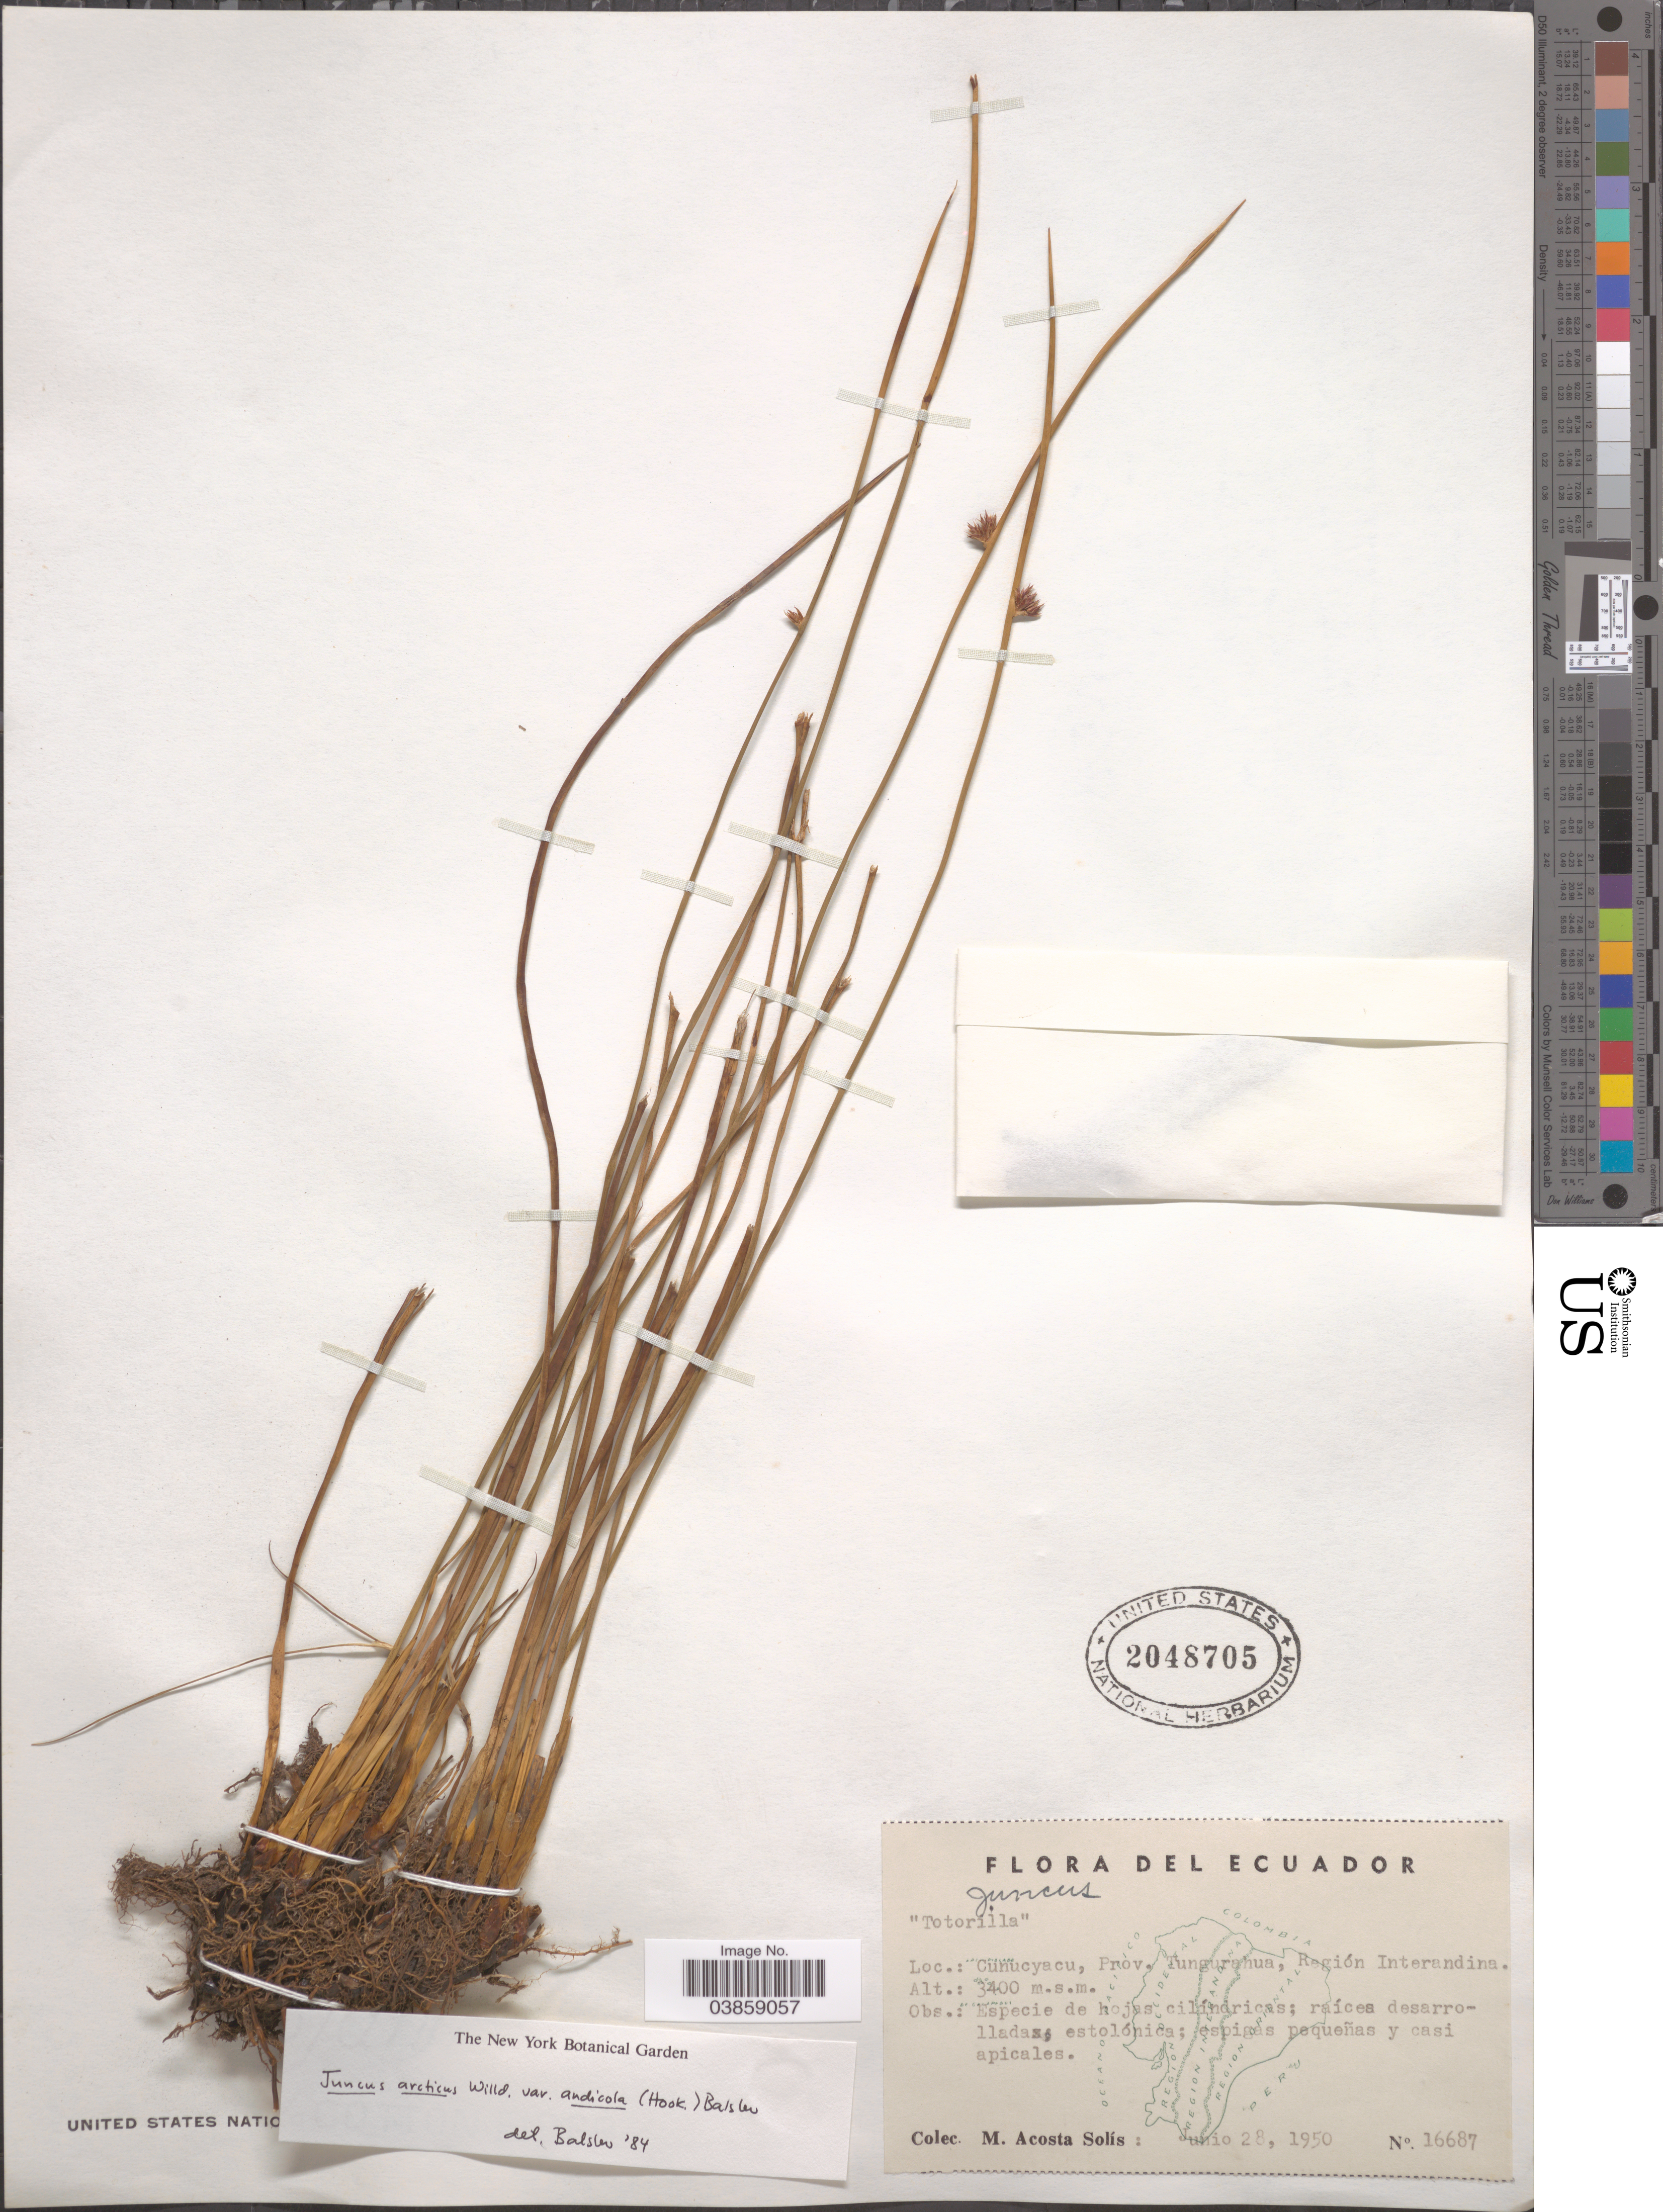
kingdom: Plantae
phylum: Tracheophyta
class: Liliopsida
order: Poales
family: Juncaceae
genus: Juncus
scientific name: Juncus arcticus var. andicola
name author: (Hook.) Balslev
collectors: M. Acosta Solis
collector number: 16687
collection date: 1950-06-28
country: Ecuador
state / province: Tungurahua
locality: Cunucyacu, Región Interandina.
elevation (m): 3400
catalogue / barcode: US 2048705